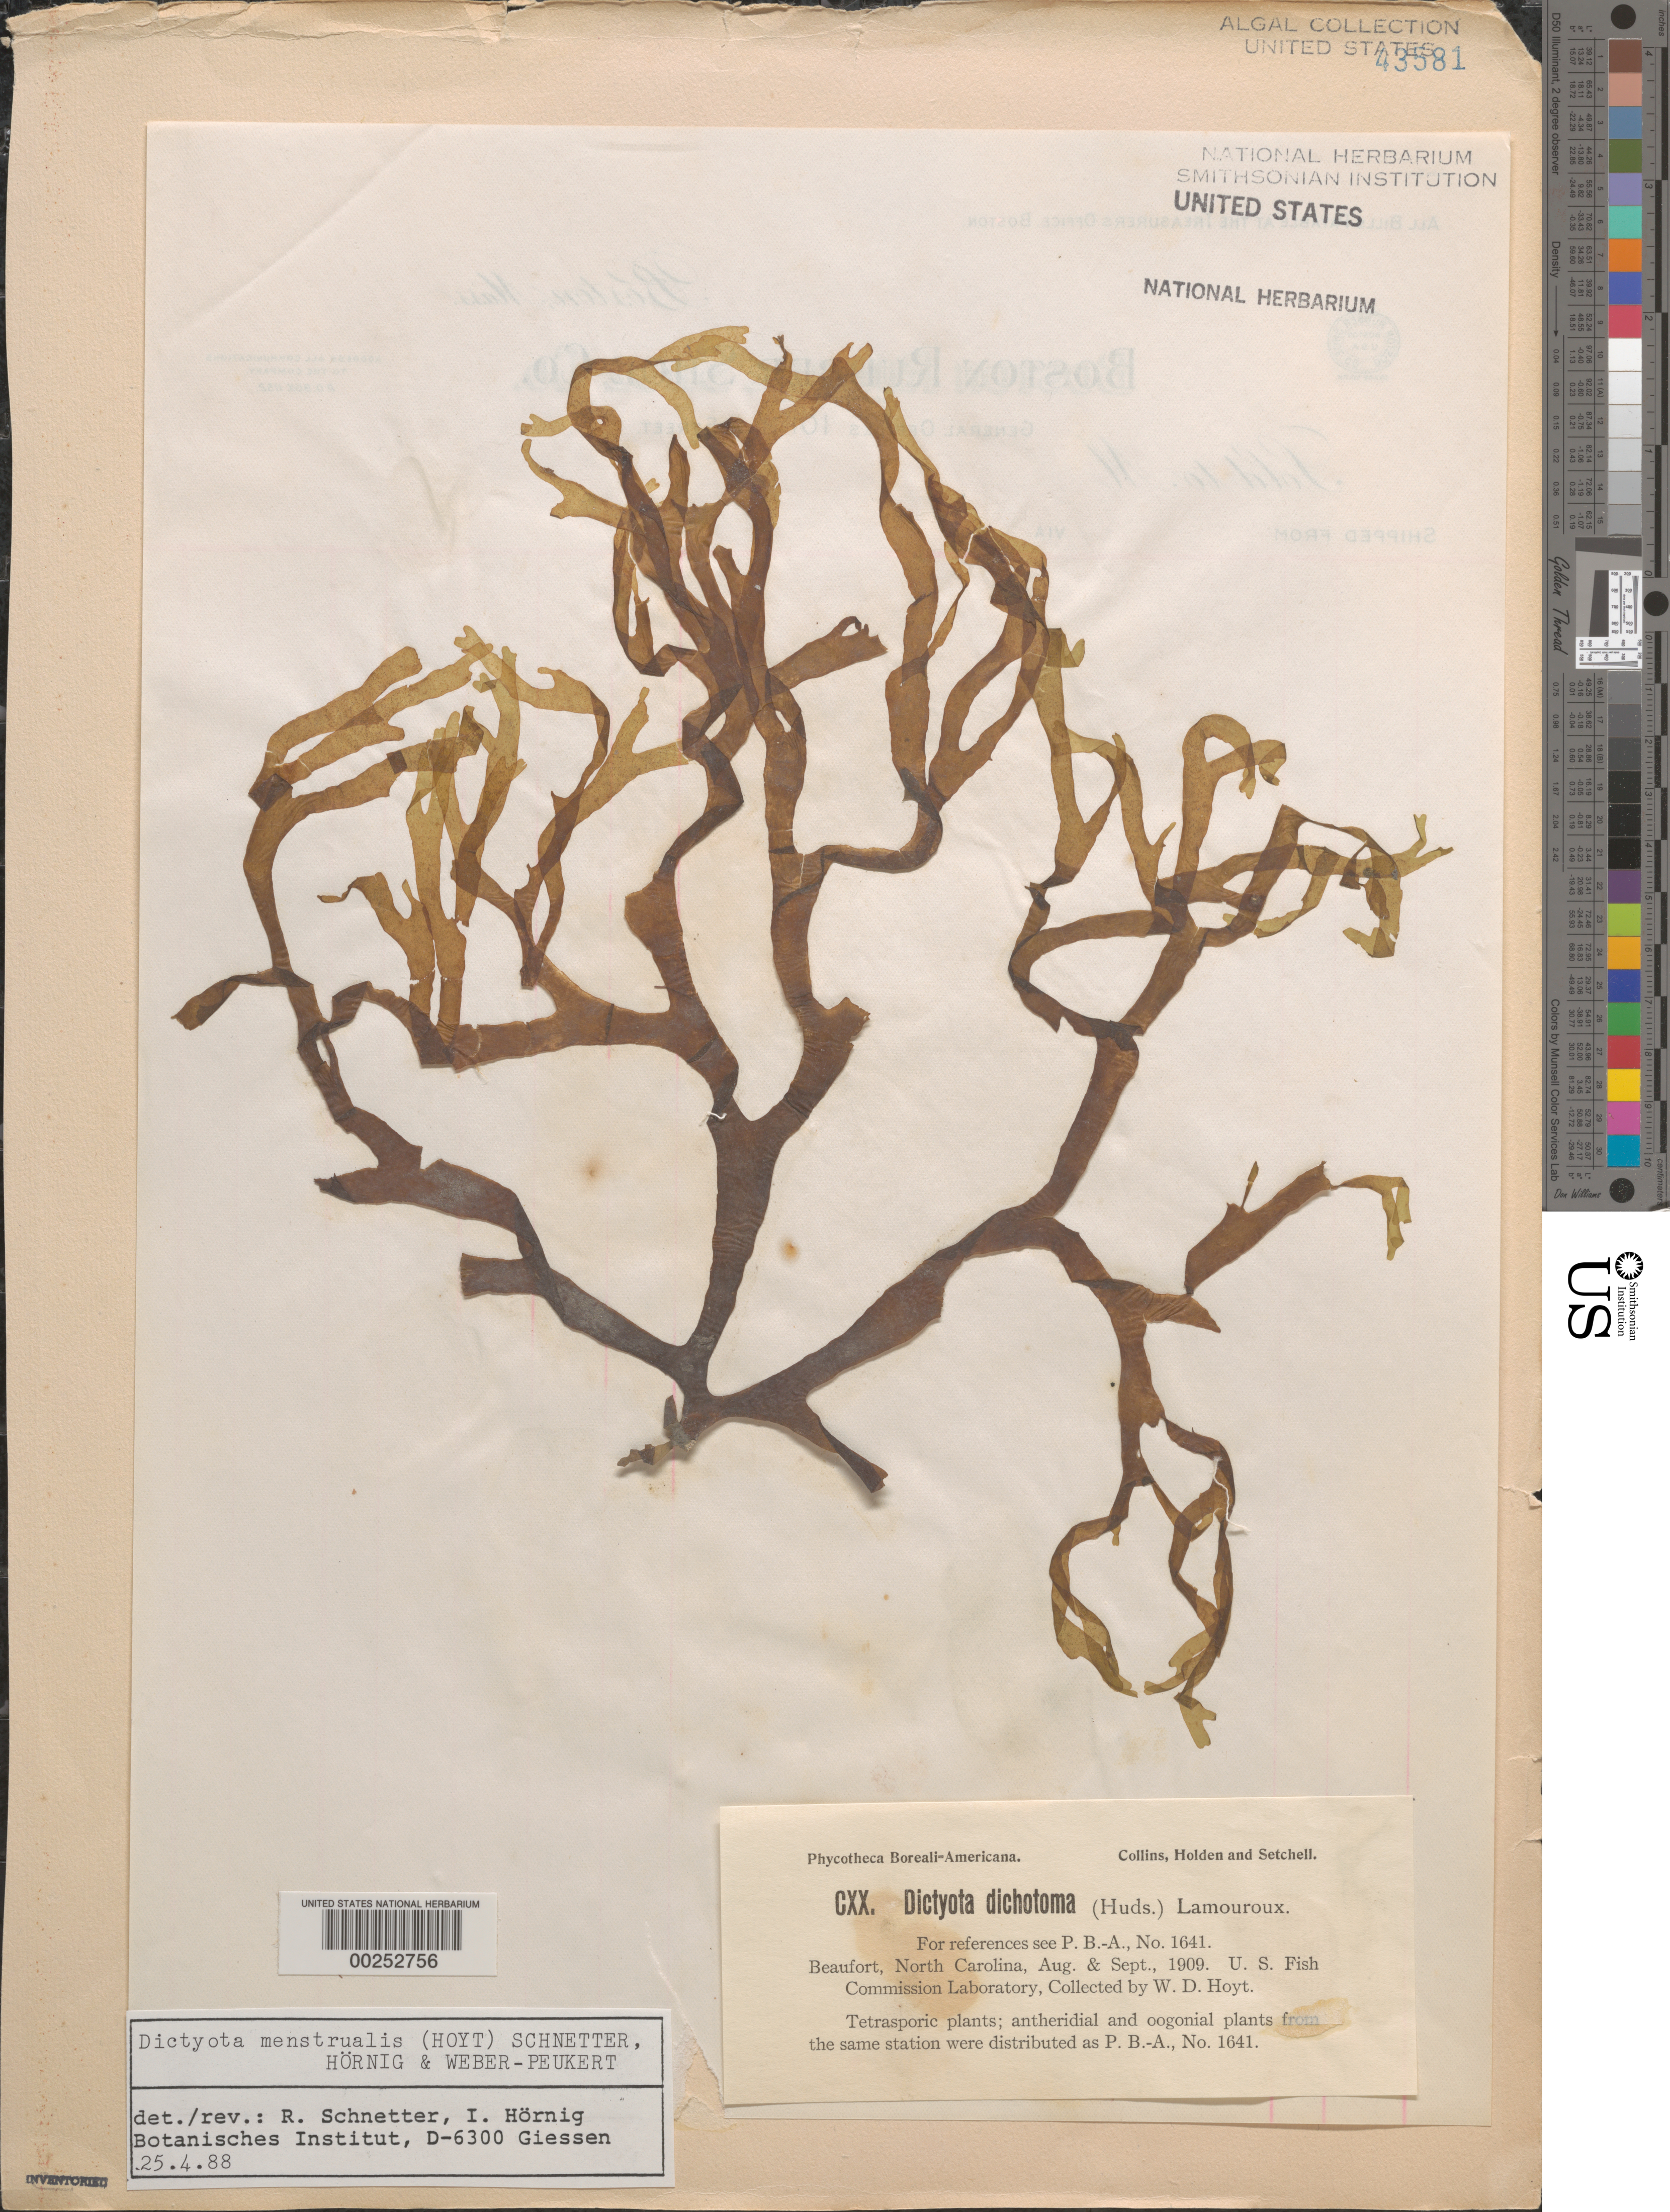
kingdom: Chromista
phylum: Ochrophyta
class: Phaeophyceae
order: Dictyotales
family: Dictyotaceae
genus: Dictyota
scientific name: Dictyota menstrualis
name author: (Hoyt) Schnetter et al.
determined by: Schnetter, R.; Hörnig, I.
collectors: W. D. Hoyt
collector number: PB-A Cxx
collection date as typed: Aug 1909 AND -- Sep 1909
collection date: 1909-08,1909-09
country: United States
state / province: North Carolina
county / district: Carteret County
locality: Beaufort, US Fish Commission laboratory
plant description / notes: Collins, Holden & Setchell, Phycotheca Boreali-Americana, as Dictyota dichotoma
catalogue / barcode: US 43581